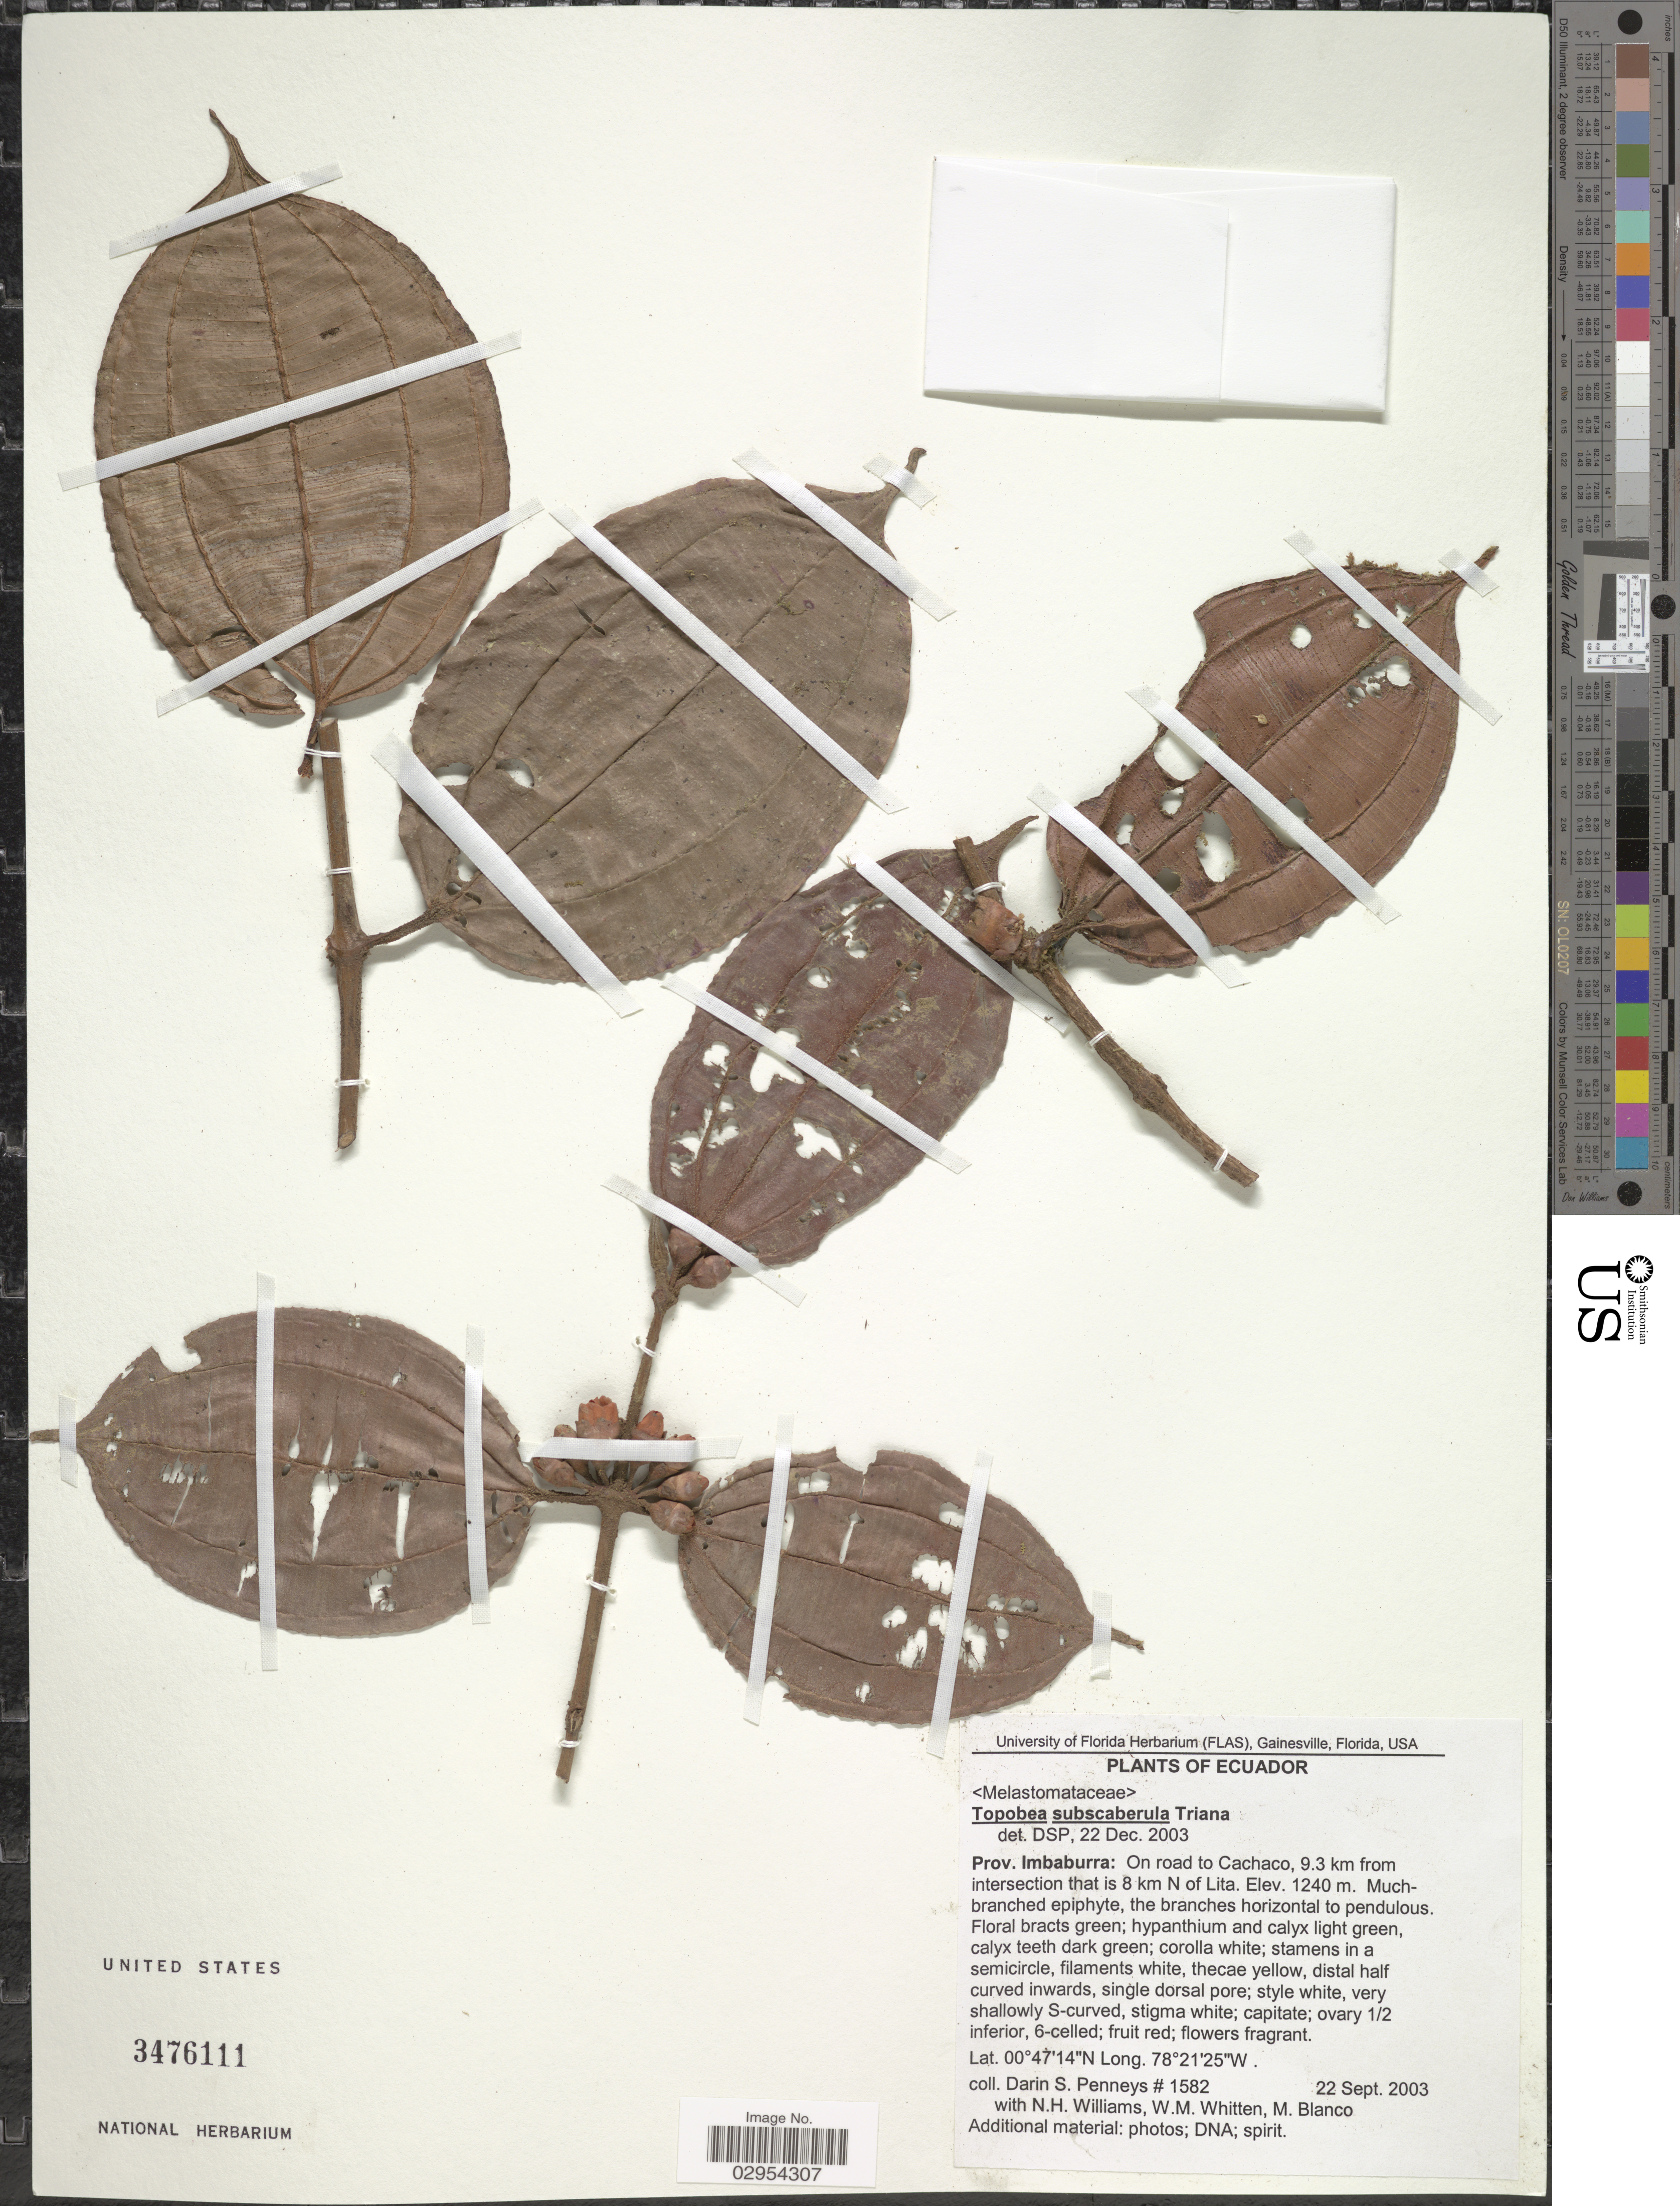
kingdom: Plantae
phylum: Tracheophyta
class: Magnoliopsida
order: Myrtales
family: Melastomataceae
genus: Topobea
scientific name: Topobea subscaberula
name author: Triana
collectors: D. S. Penneys, N. H. Williams, W. M. Whitten & M. Blanco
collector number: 1582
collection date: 2003-09-22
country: Ecuador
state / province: Imbabura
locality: Prov. Imbaburra: On road to Cachaco, 9.3 km from intersection that is 8 km N of Lita.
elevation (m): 1240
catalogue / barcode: US 3476111